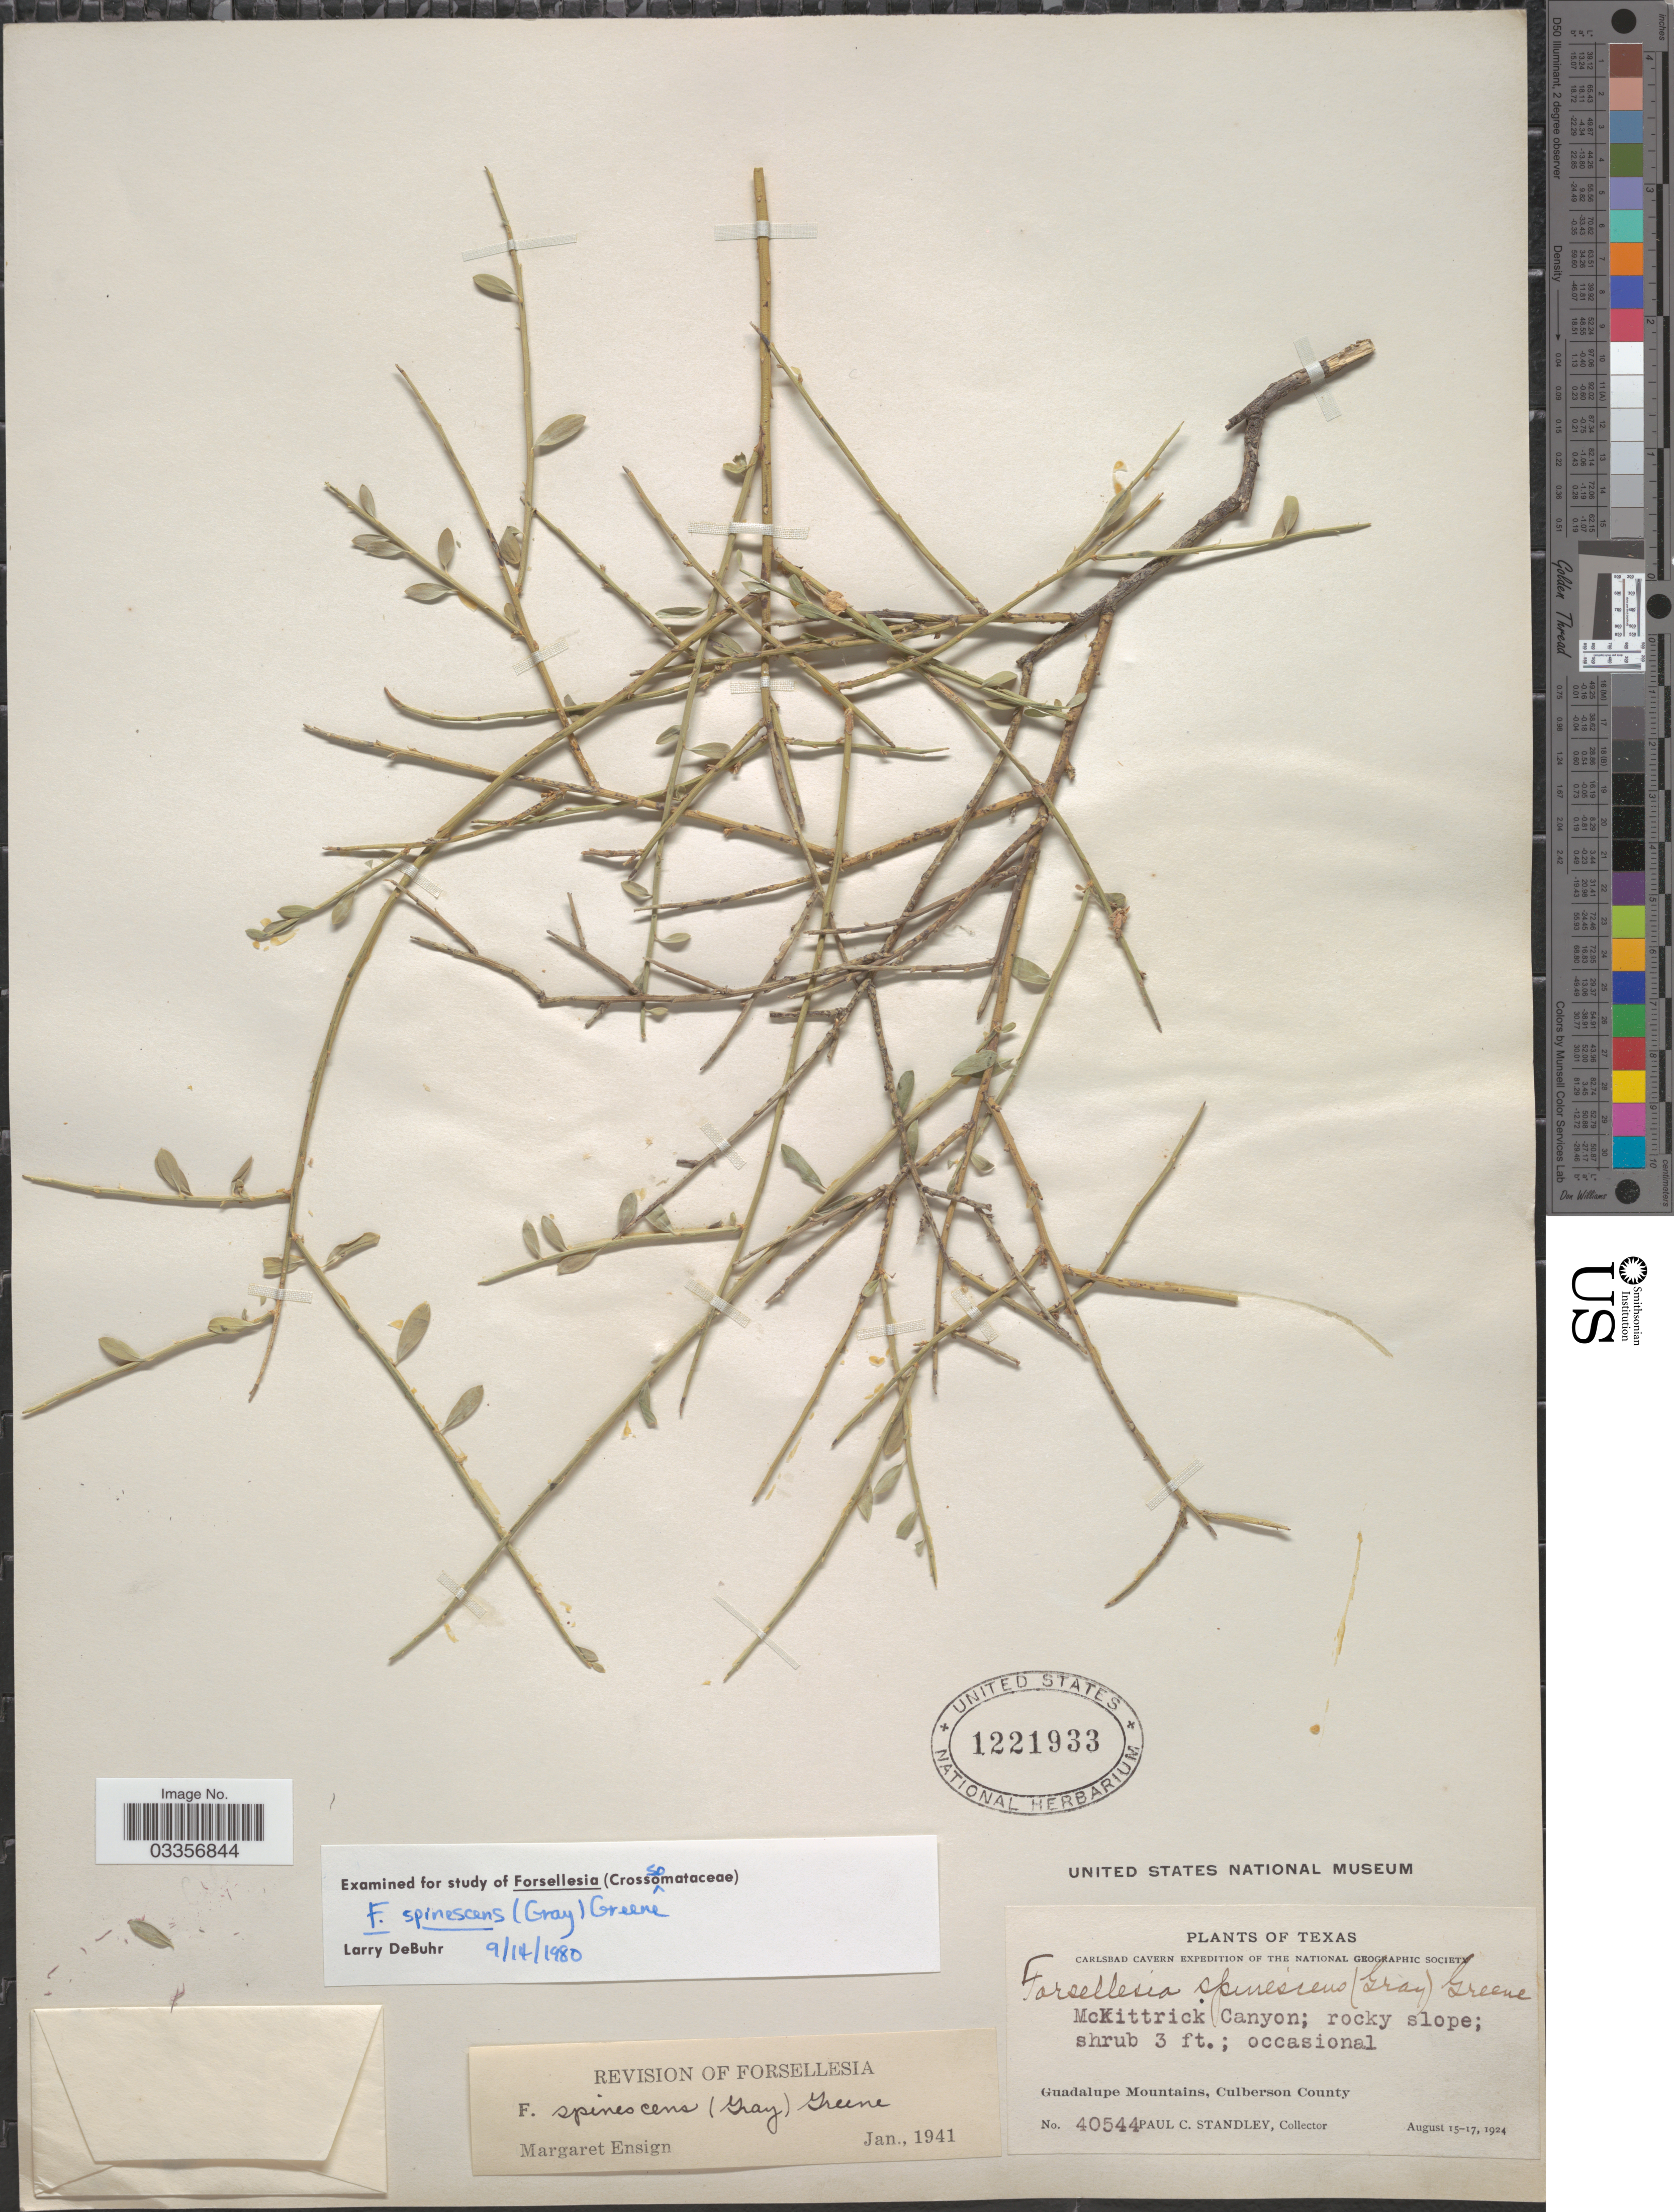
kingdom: Plantae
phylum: Tracheophyta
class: Magnoliopsida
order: Crossosomatales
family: Crossosomataceae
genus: Glossopetalon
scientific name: Glossopetalon spinescens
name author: A. Gray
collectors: P. C. Standley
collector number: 40544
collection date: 1924-08-15/1924-08-17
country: United States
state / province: Texas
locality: McKittrick Canyon. Guadalupe Mountains, Culberson County.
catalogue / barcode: US 1221933